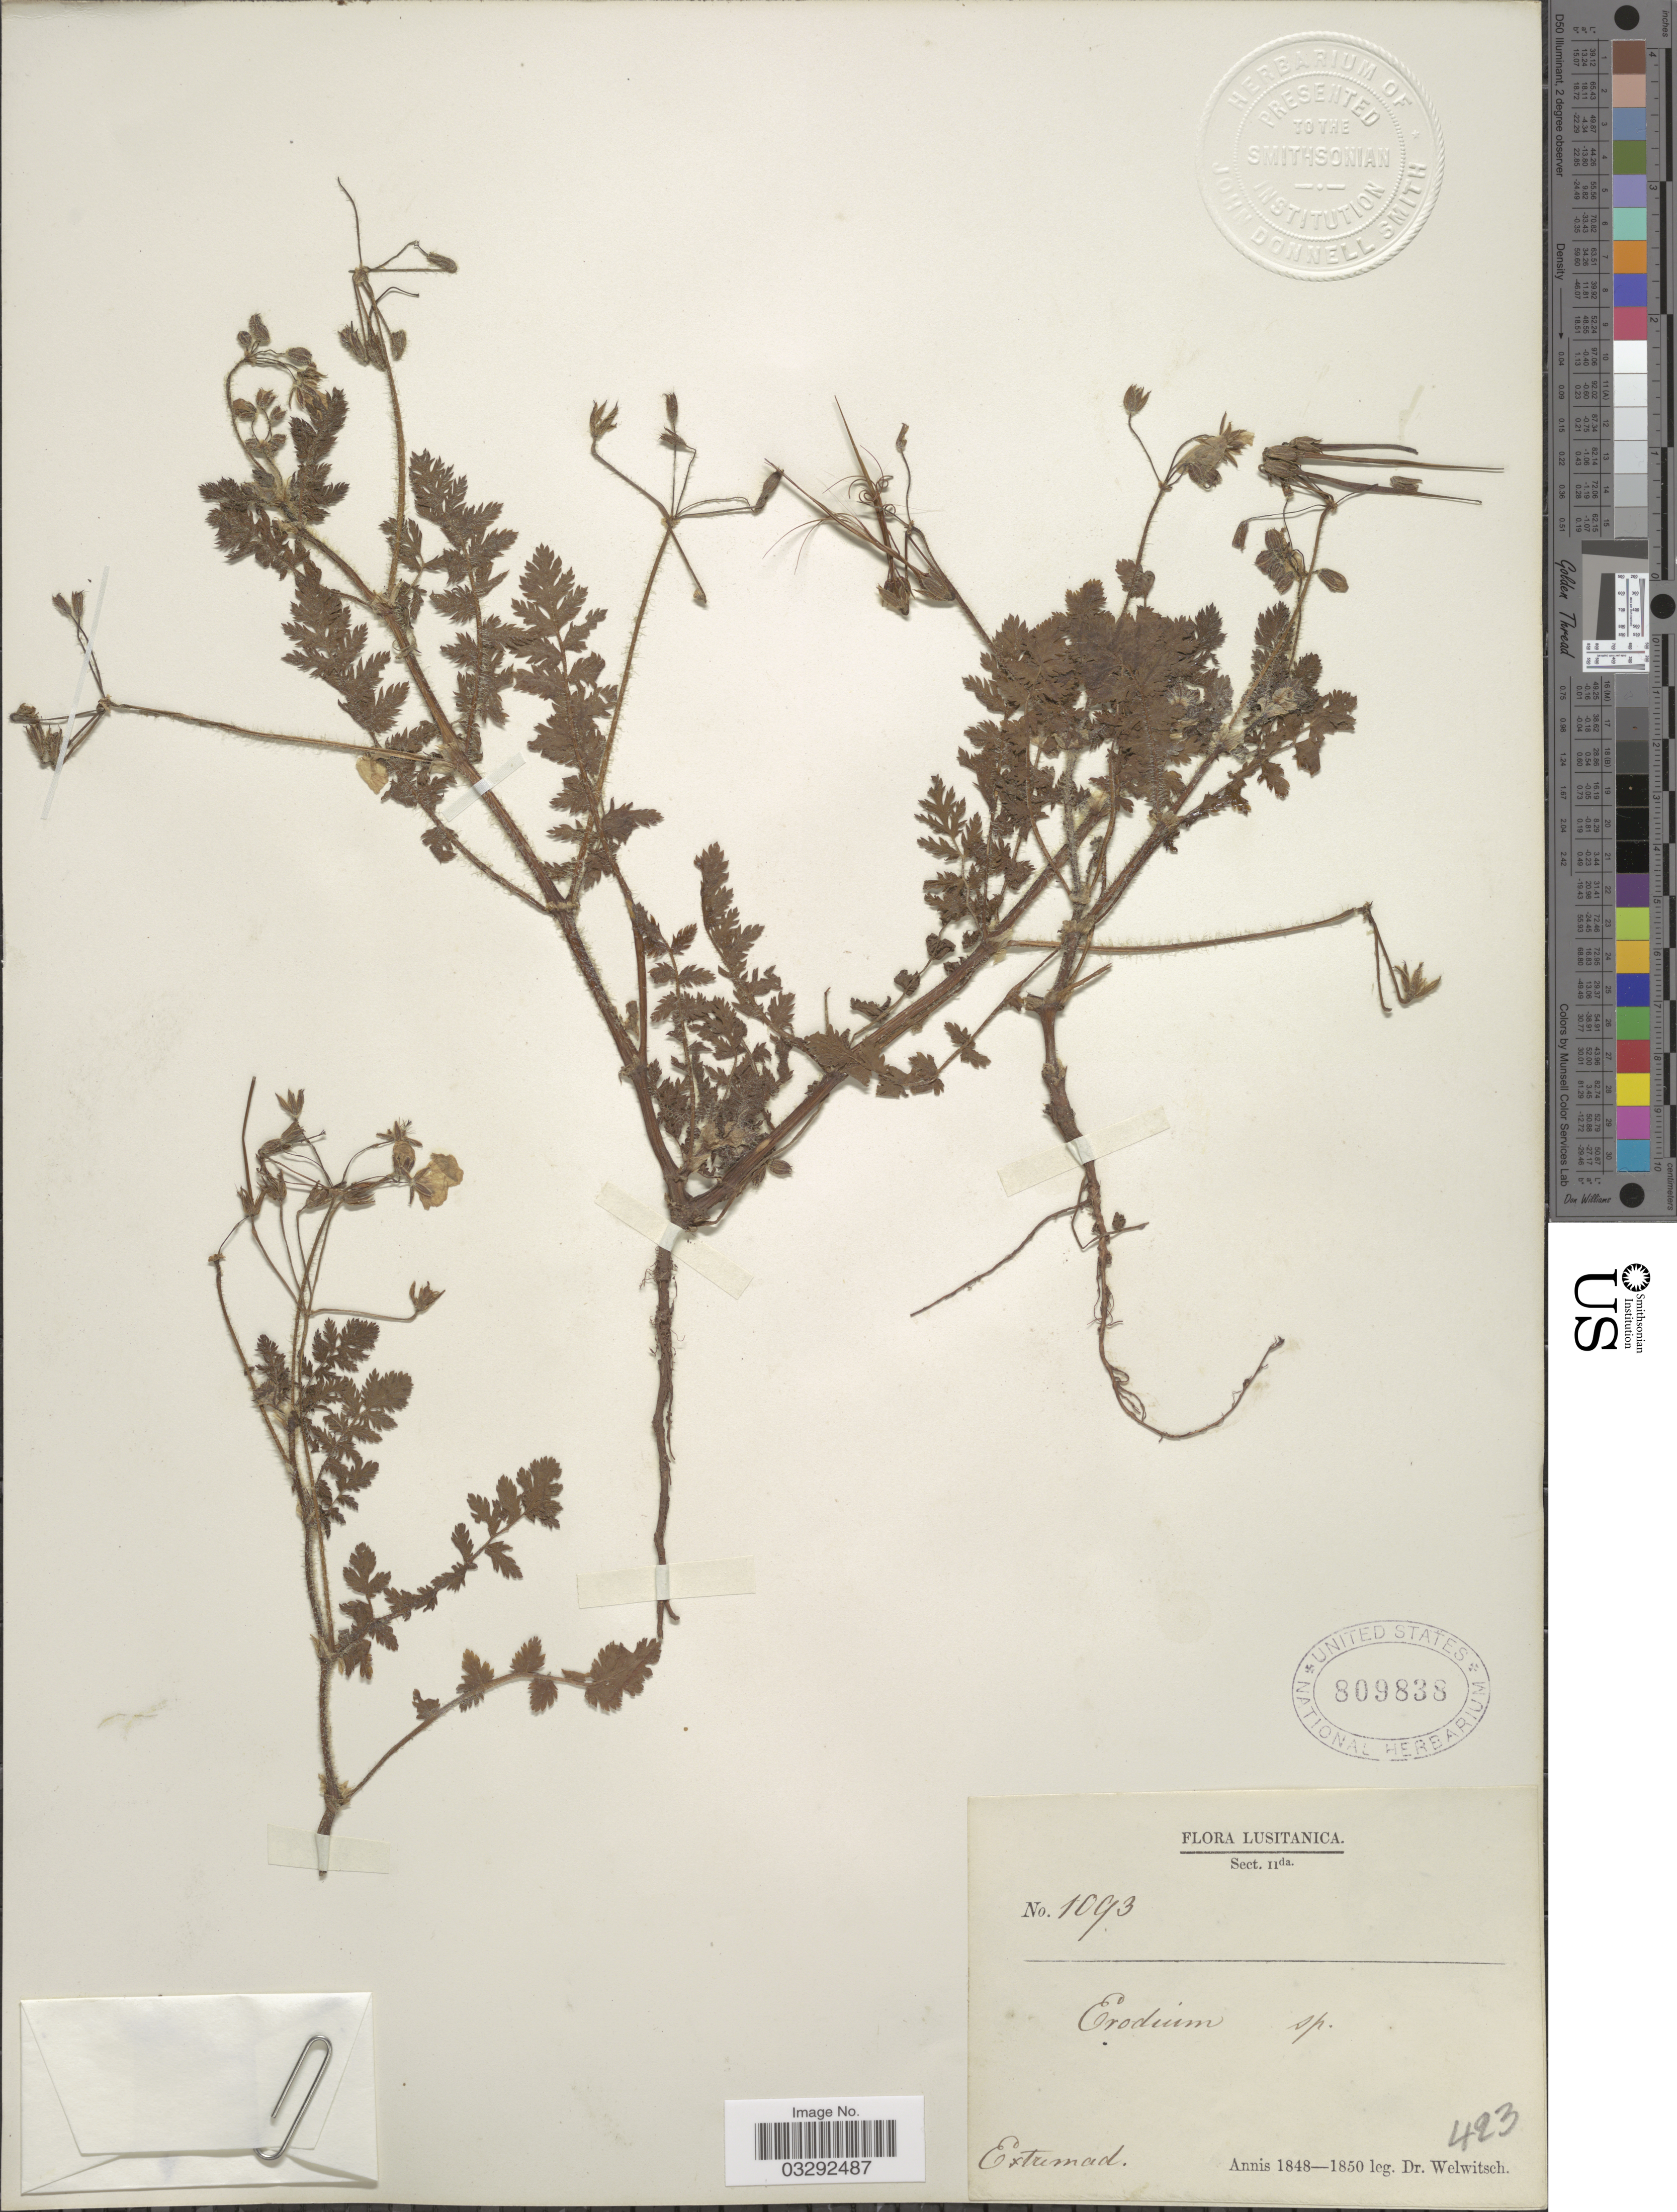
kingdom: Plantae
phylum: Tracheophyta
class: Magnoliopsida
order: Geraniales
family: Geraniaceae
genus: Erodium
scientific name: Erodium sp.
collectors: -. Welwitsch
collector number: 1093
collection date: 1848/1850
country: Portugal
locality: Lusitanica. Estremad.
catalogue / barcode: US 809838